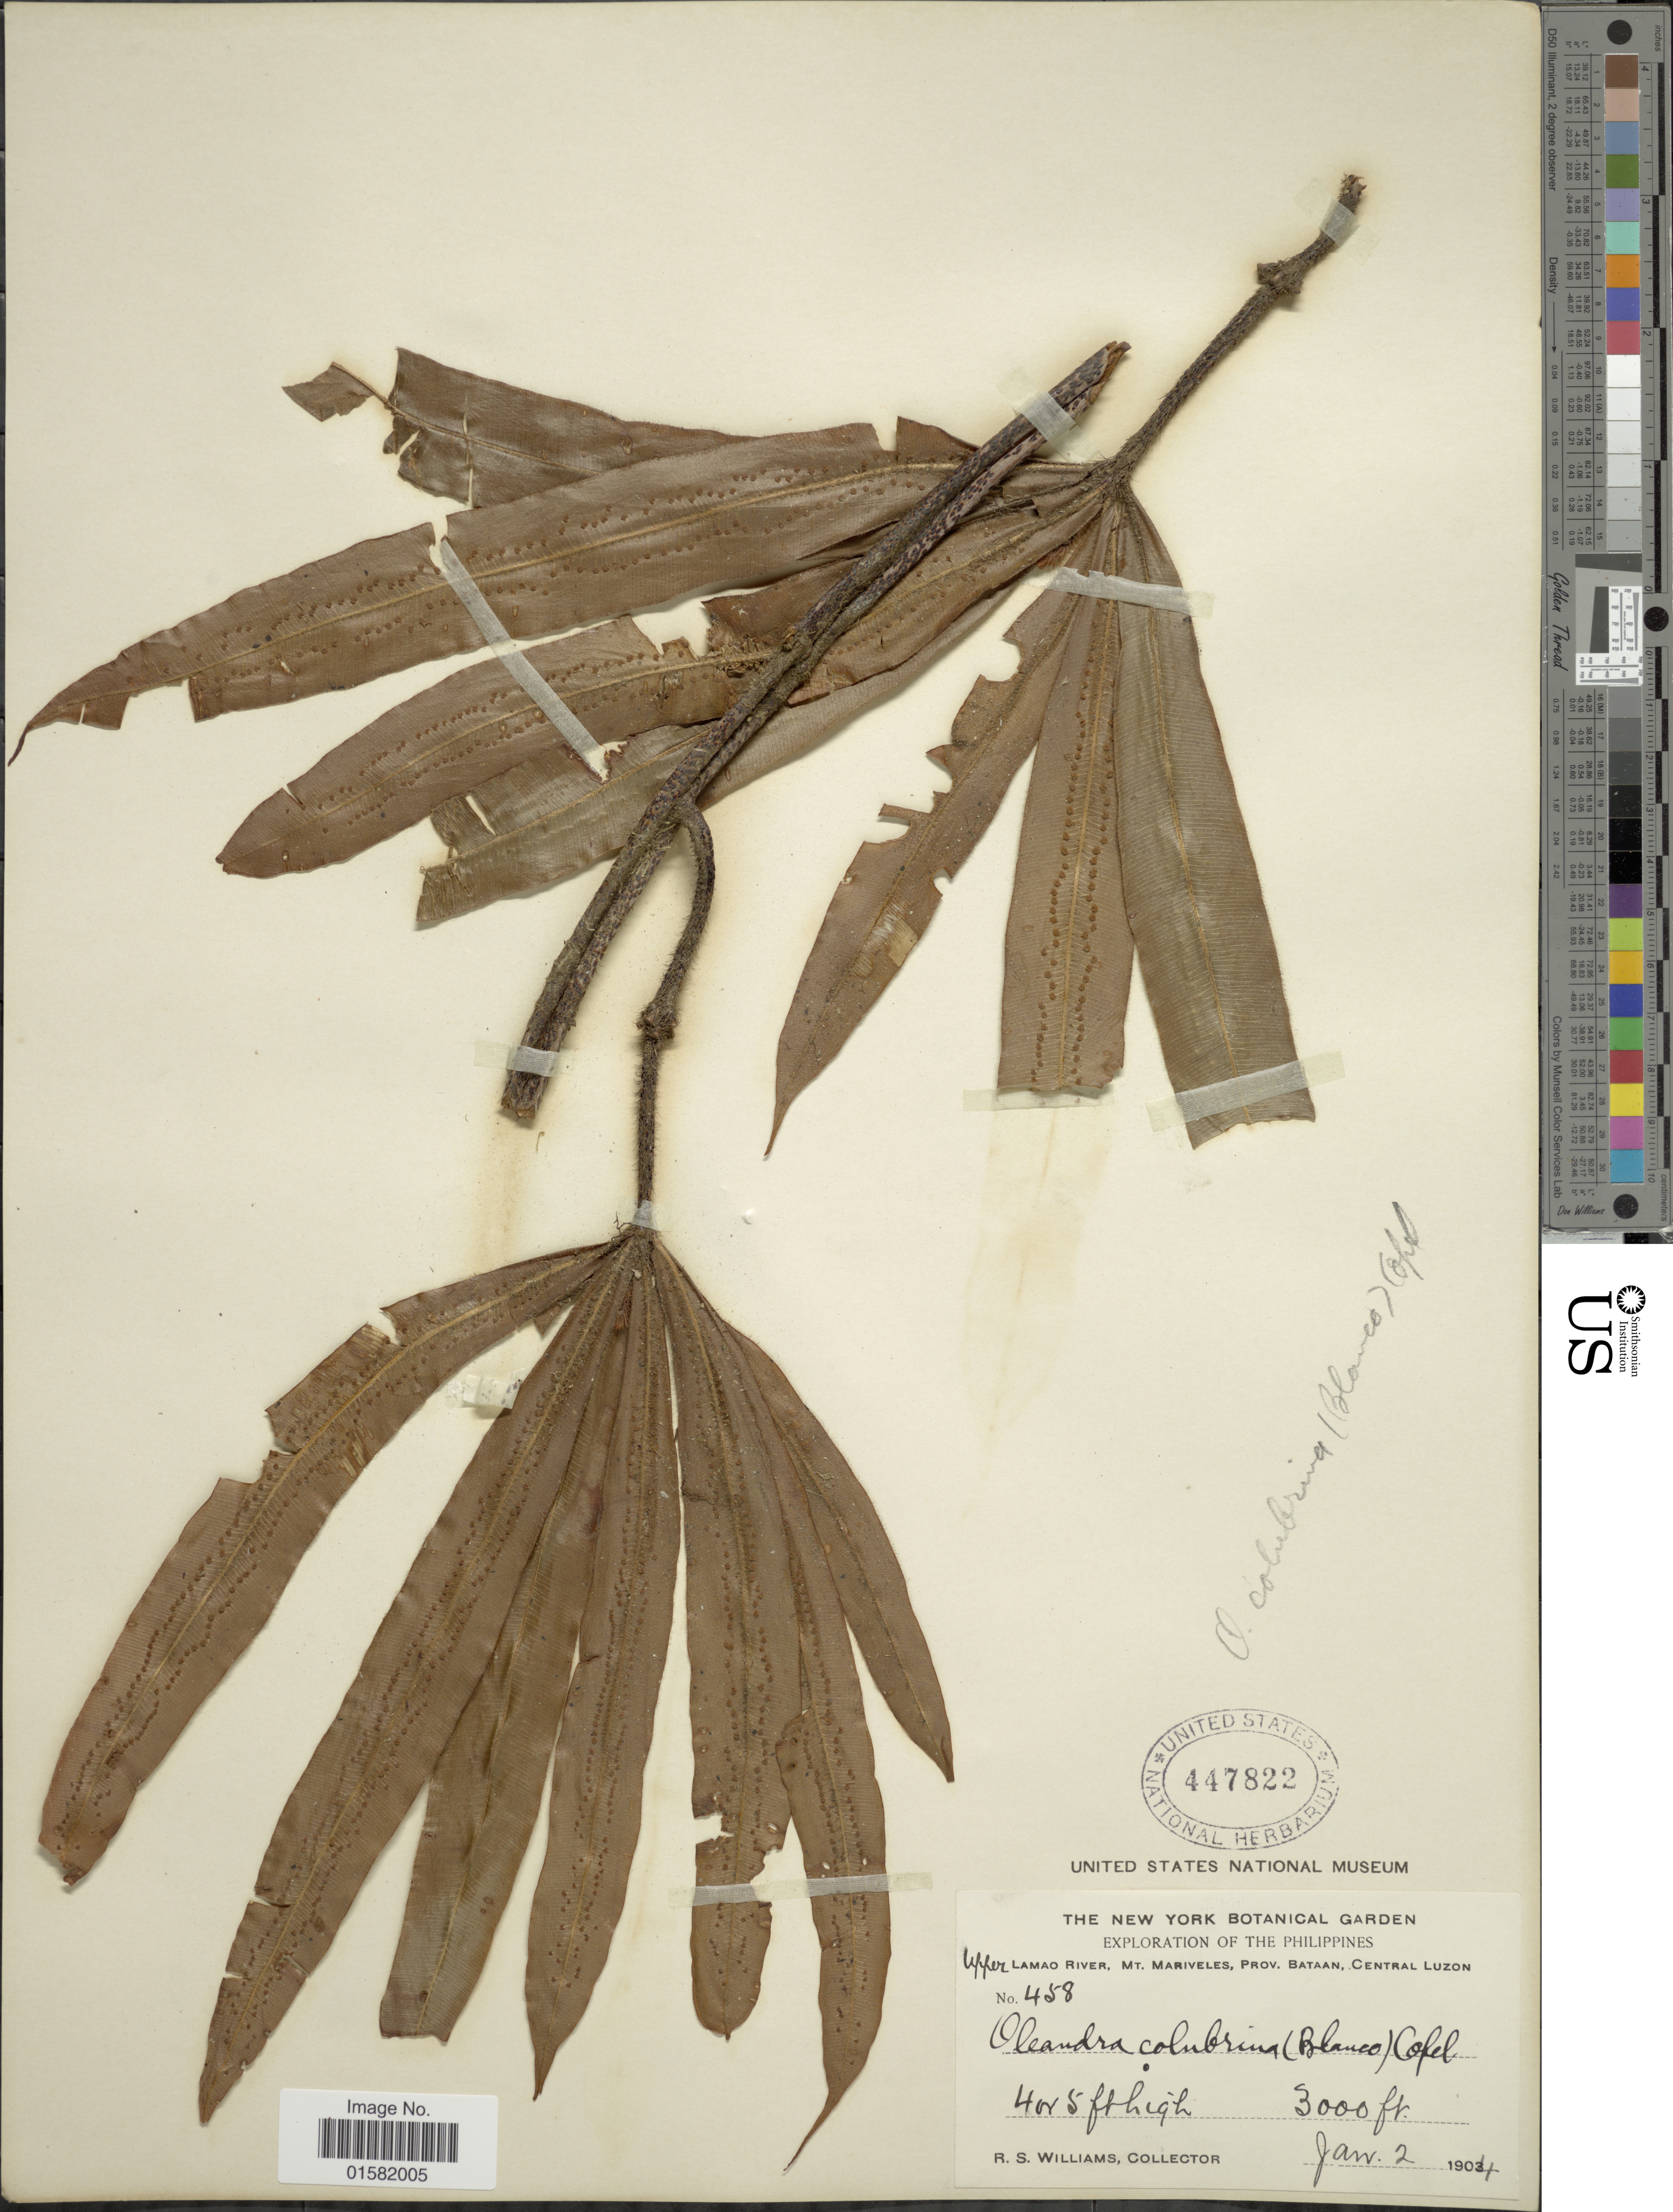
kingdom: Plantae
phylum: Tracheophyta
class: Polypodiopsida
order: Polypodiales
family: Oleandraceae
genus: Oleandra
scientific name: Oleandra colubrina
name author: (Blanco) Copel.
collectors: R. S. Williams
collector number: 458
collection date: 1904-01-02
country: Philippines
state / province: Central Luzon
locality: The Philippines, upper Lamao River, Mt. Mariveles, Prov. Bataan, Central Luzon.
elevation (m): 914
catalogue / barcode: US 447822